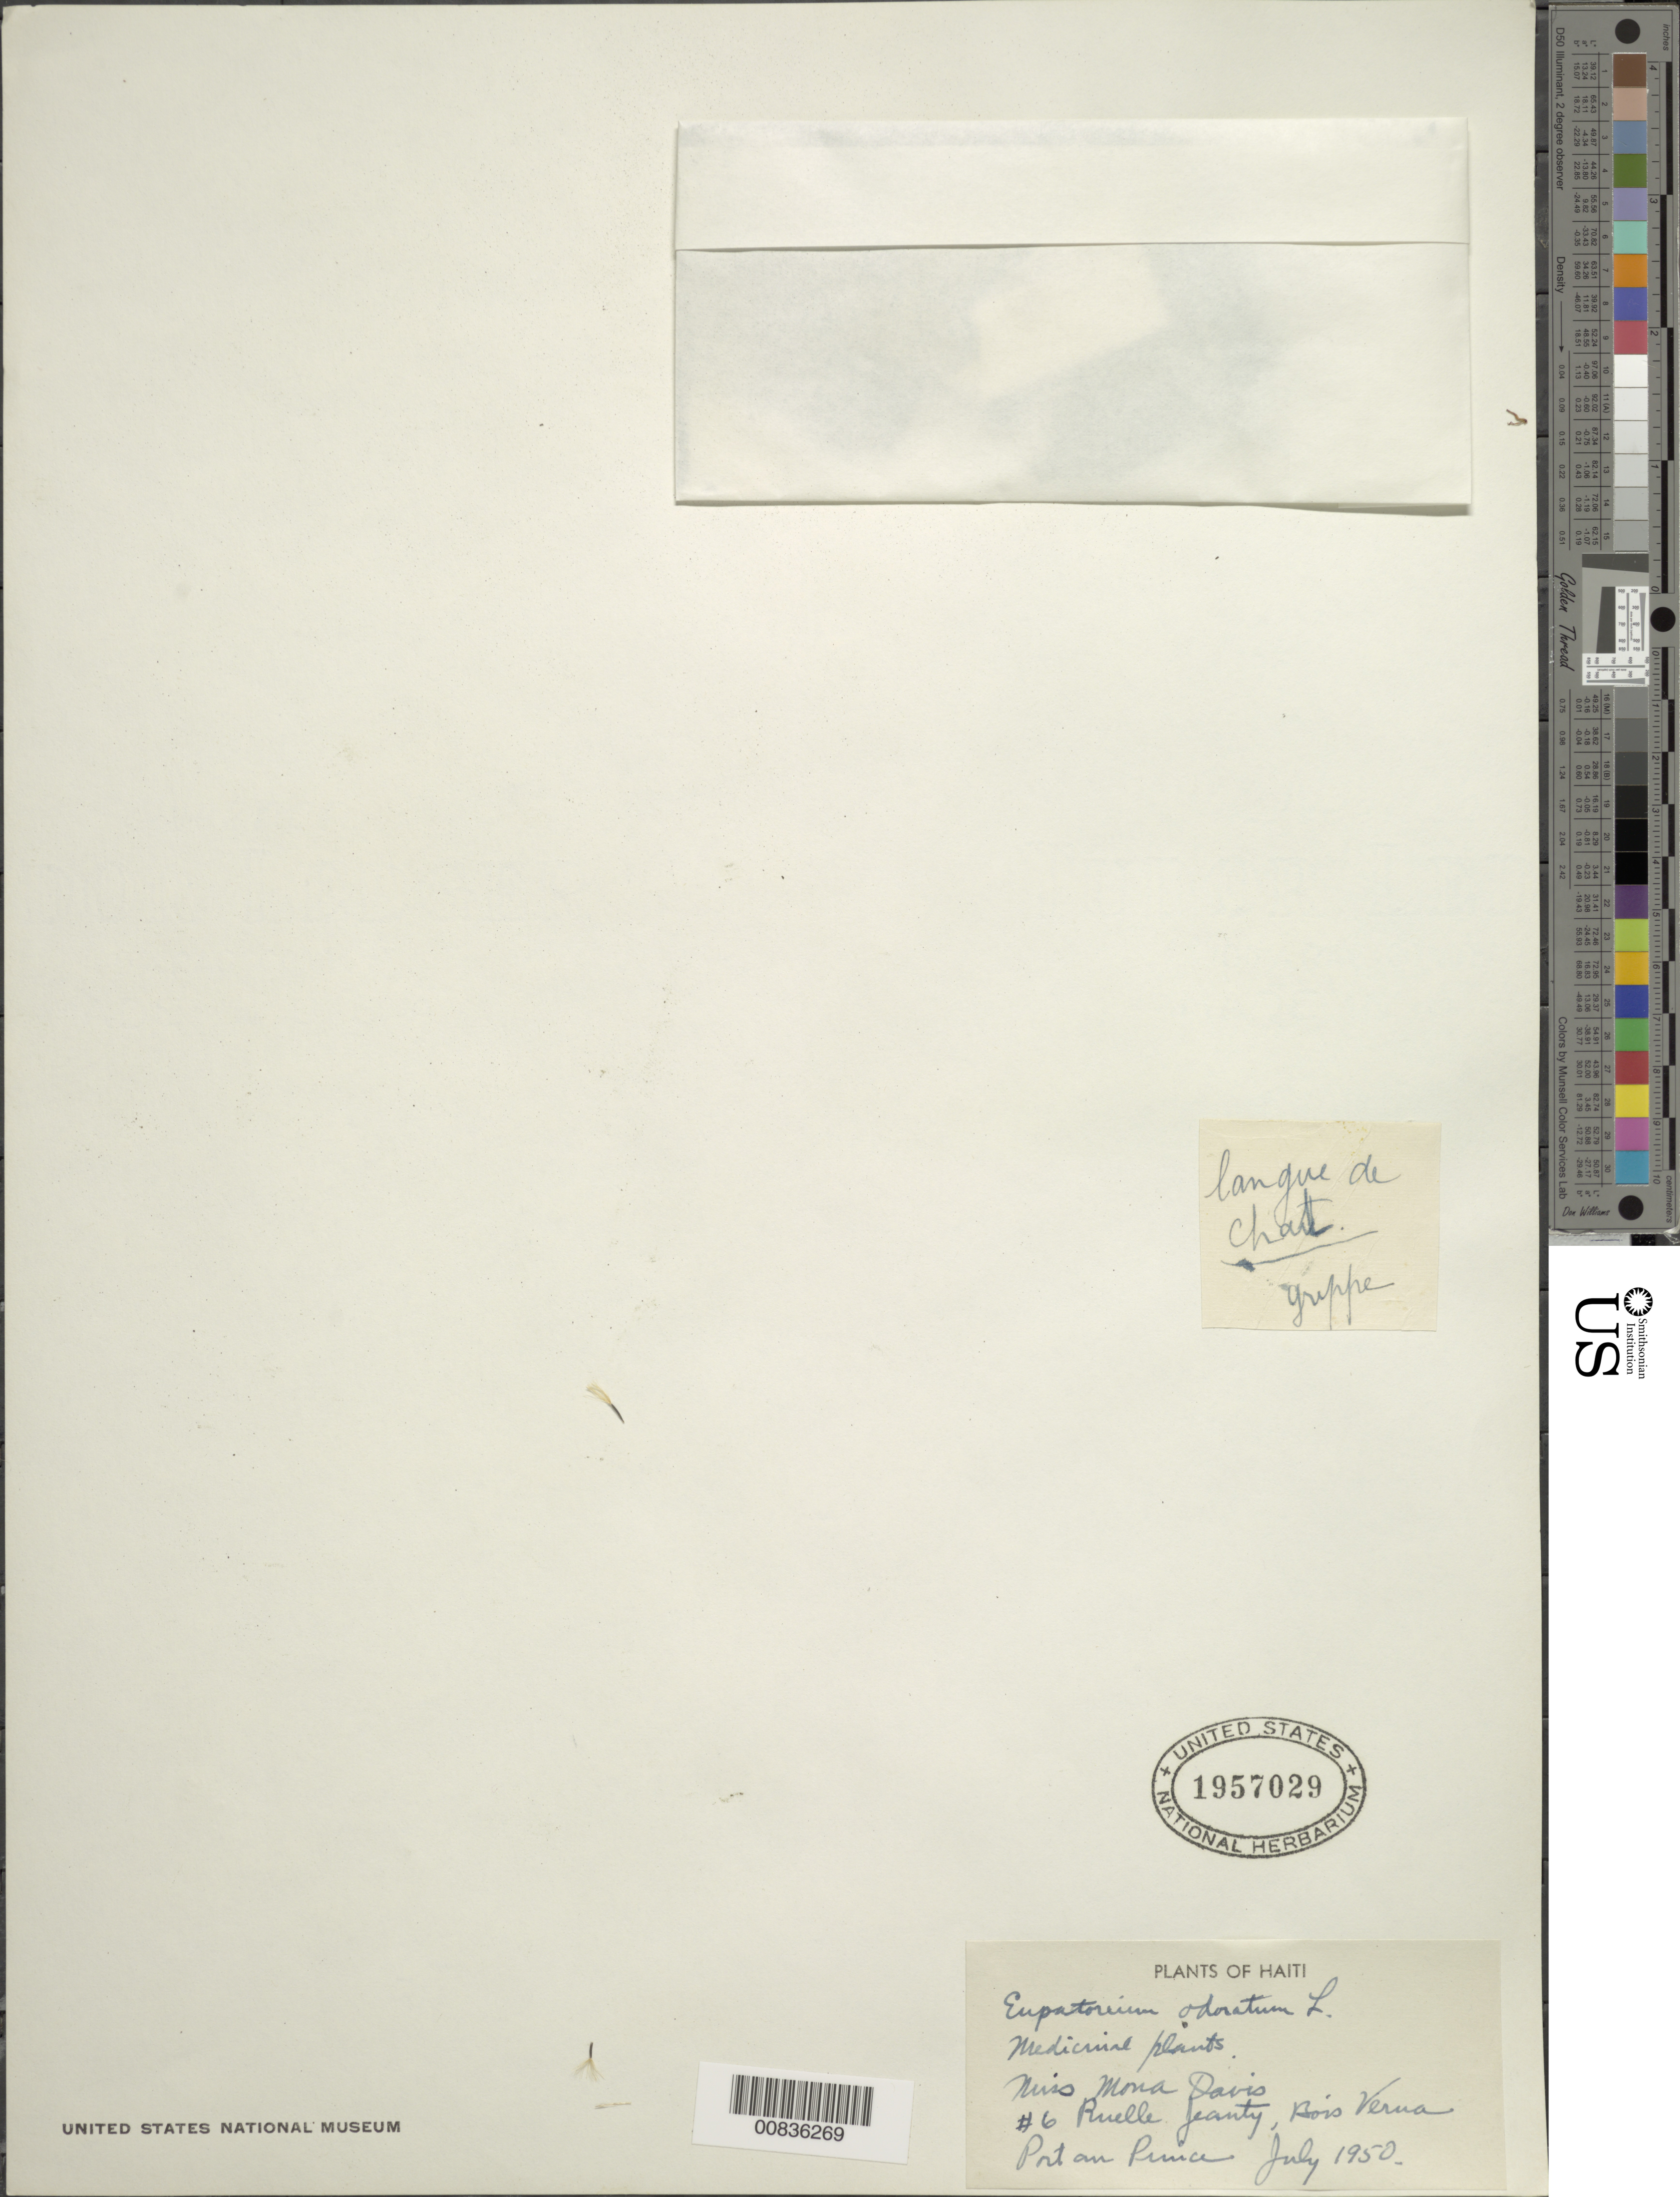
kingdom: Plantae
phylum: Tracheophyta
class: Magnoliopsida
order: Asterales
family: Asteraceae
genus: Chromolaena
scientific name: Chromolaena odorata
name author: (L.) R.M. King & H. Rob.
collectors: M. Davis, J. Ruella & V. Bois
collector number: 6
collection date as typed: Jul 1950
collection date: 1950-07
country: Haiti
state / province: Ouest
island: Hispaniola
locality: Port-au-Prince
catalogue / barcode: US 1957029